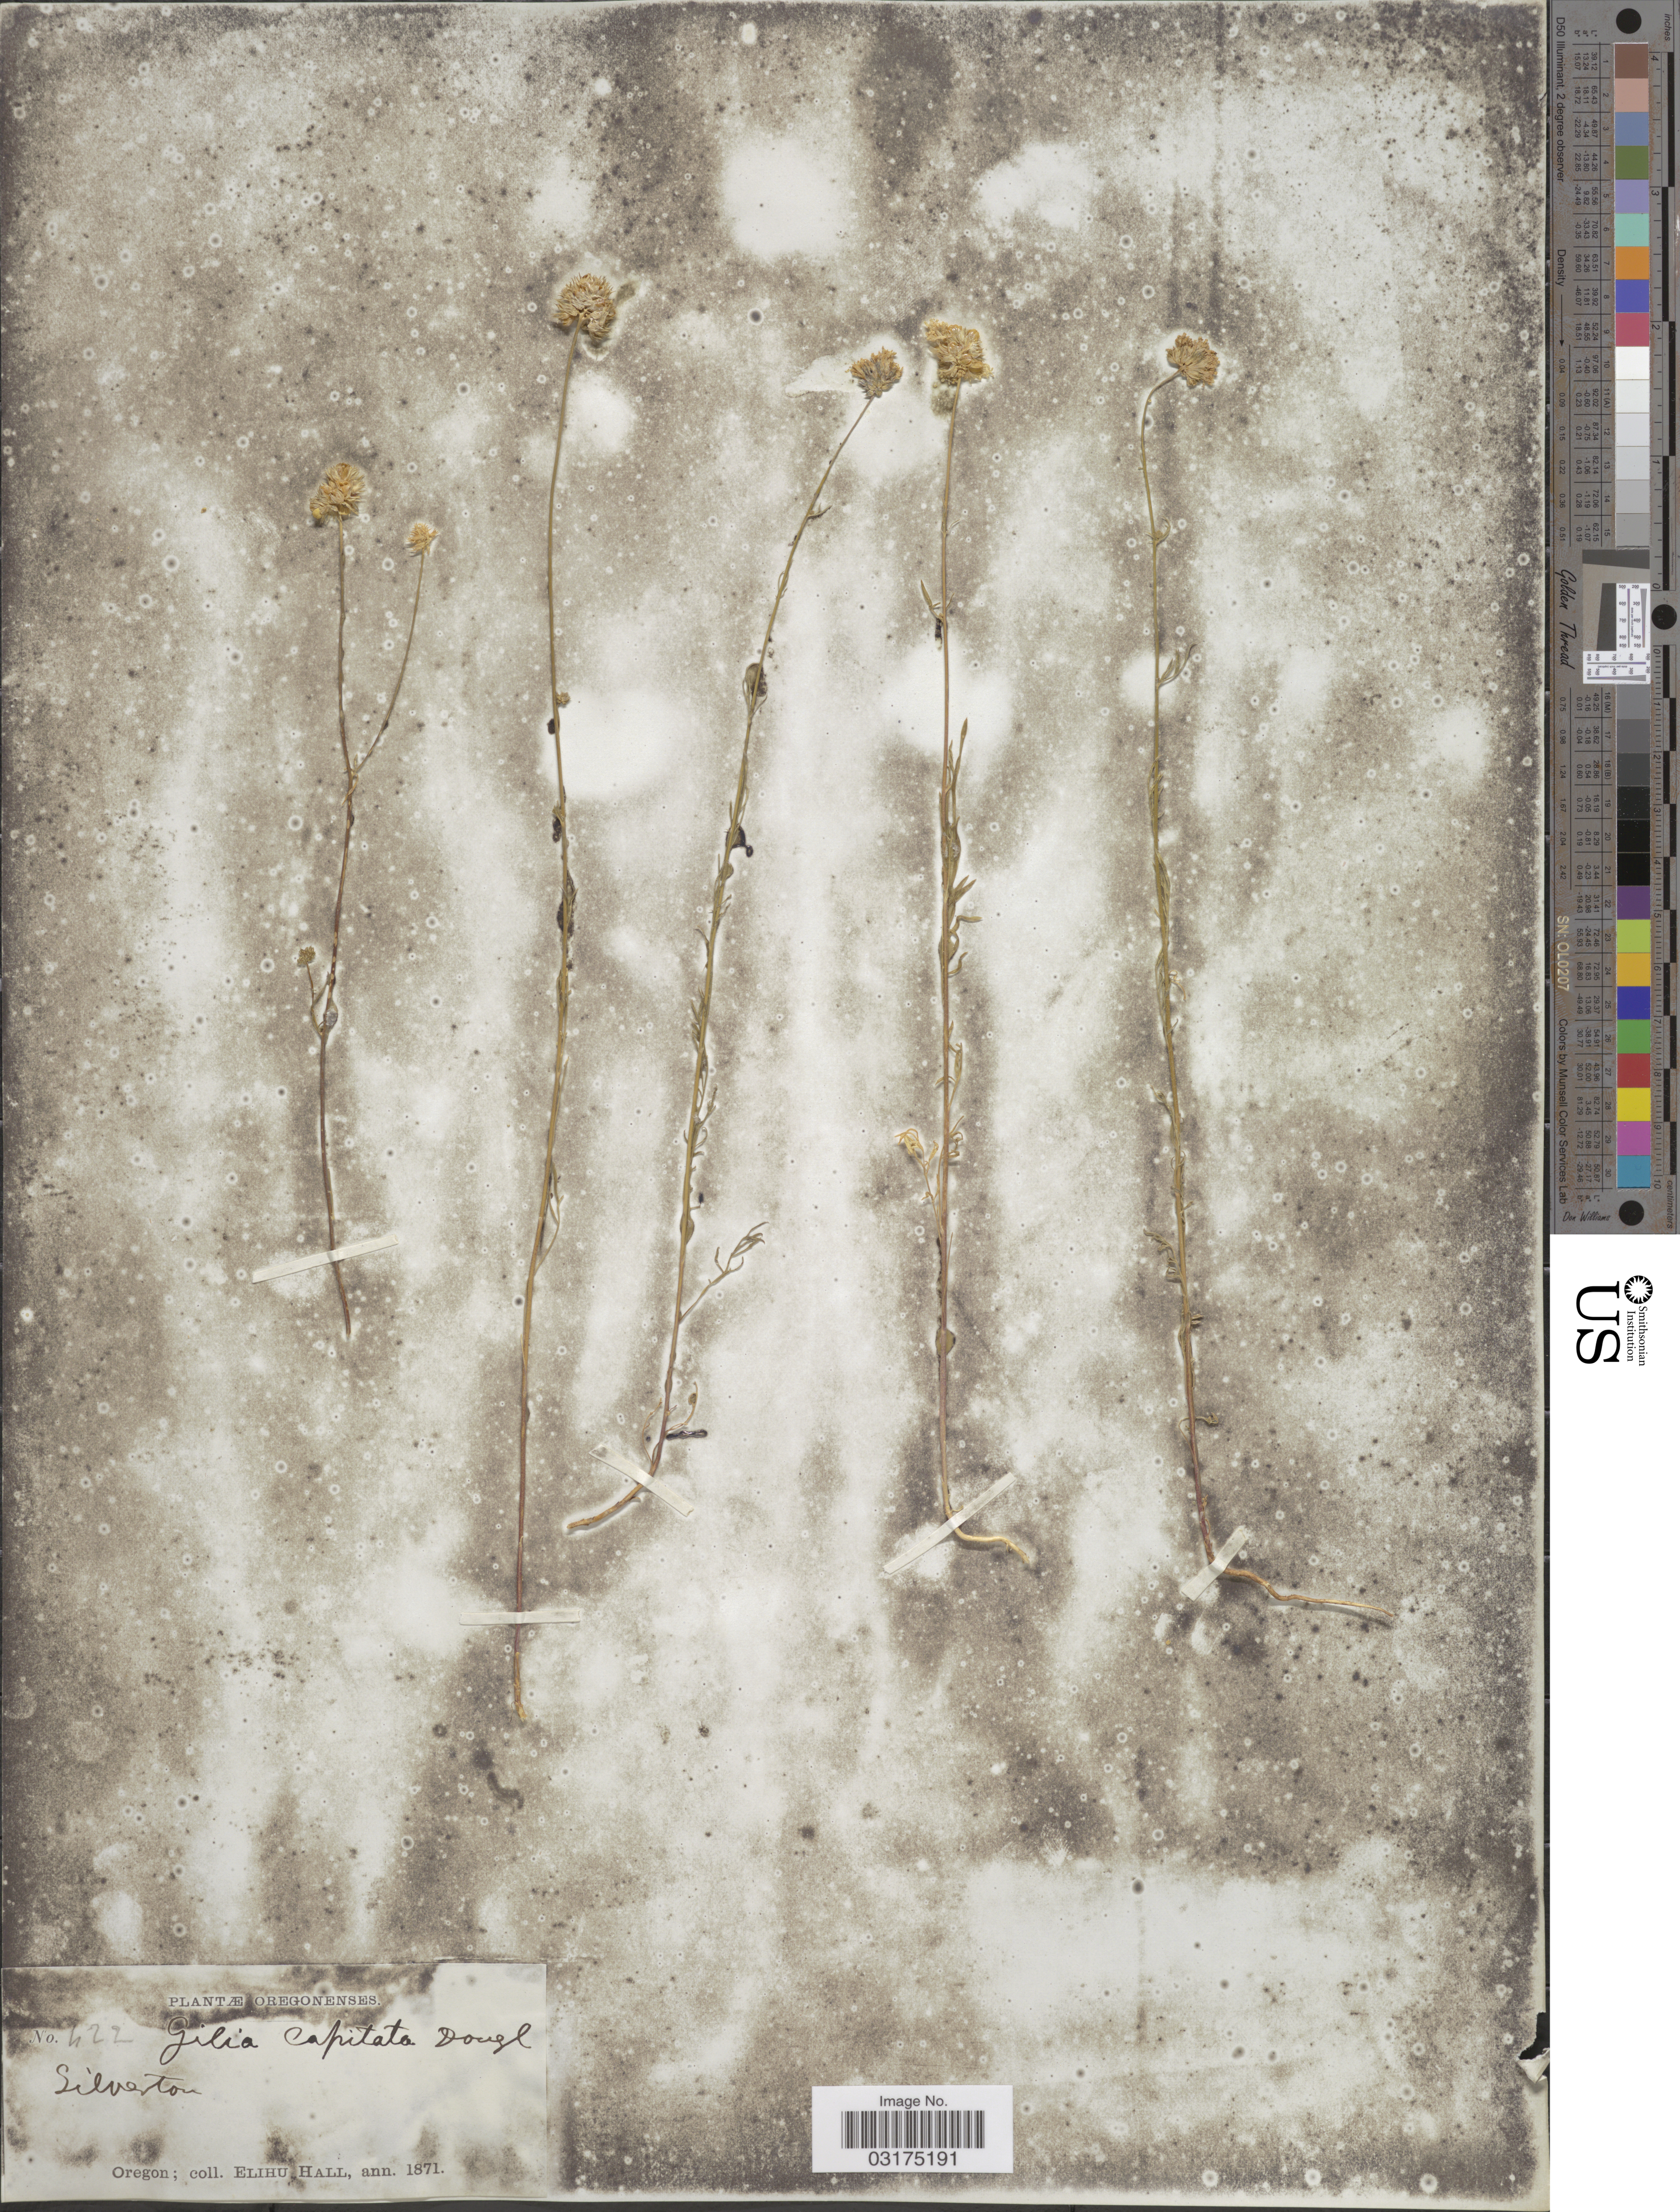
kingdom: Plantae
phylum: Tracheophyta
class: Magnoliopsida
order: Ericales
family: Polemoniaceae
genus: Gilia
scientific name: Gilia capitata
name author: Sims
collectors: E. Hall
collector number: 422*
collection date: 1871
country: United States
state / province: Oregon